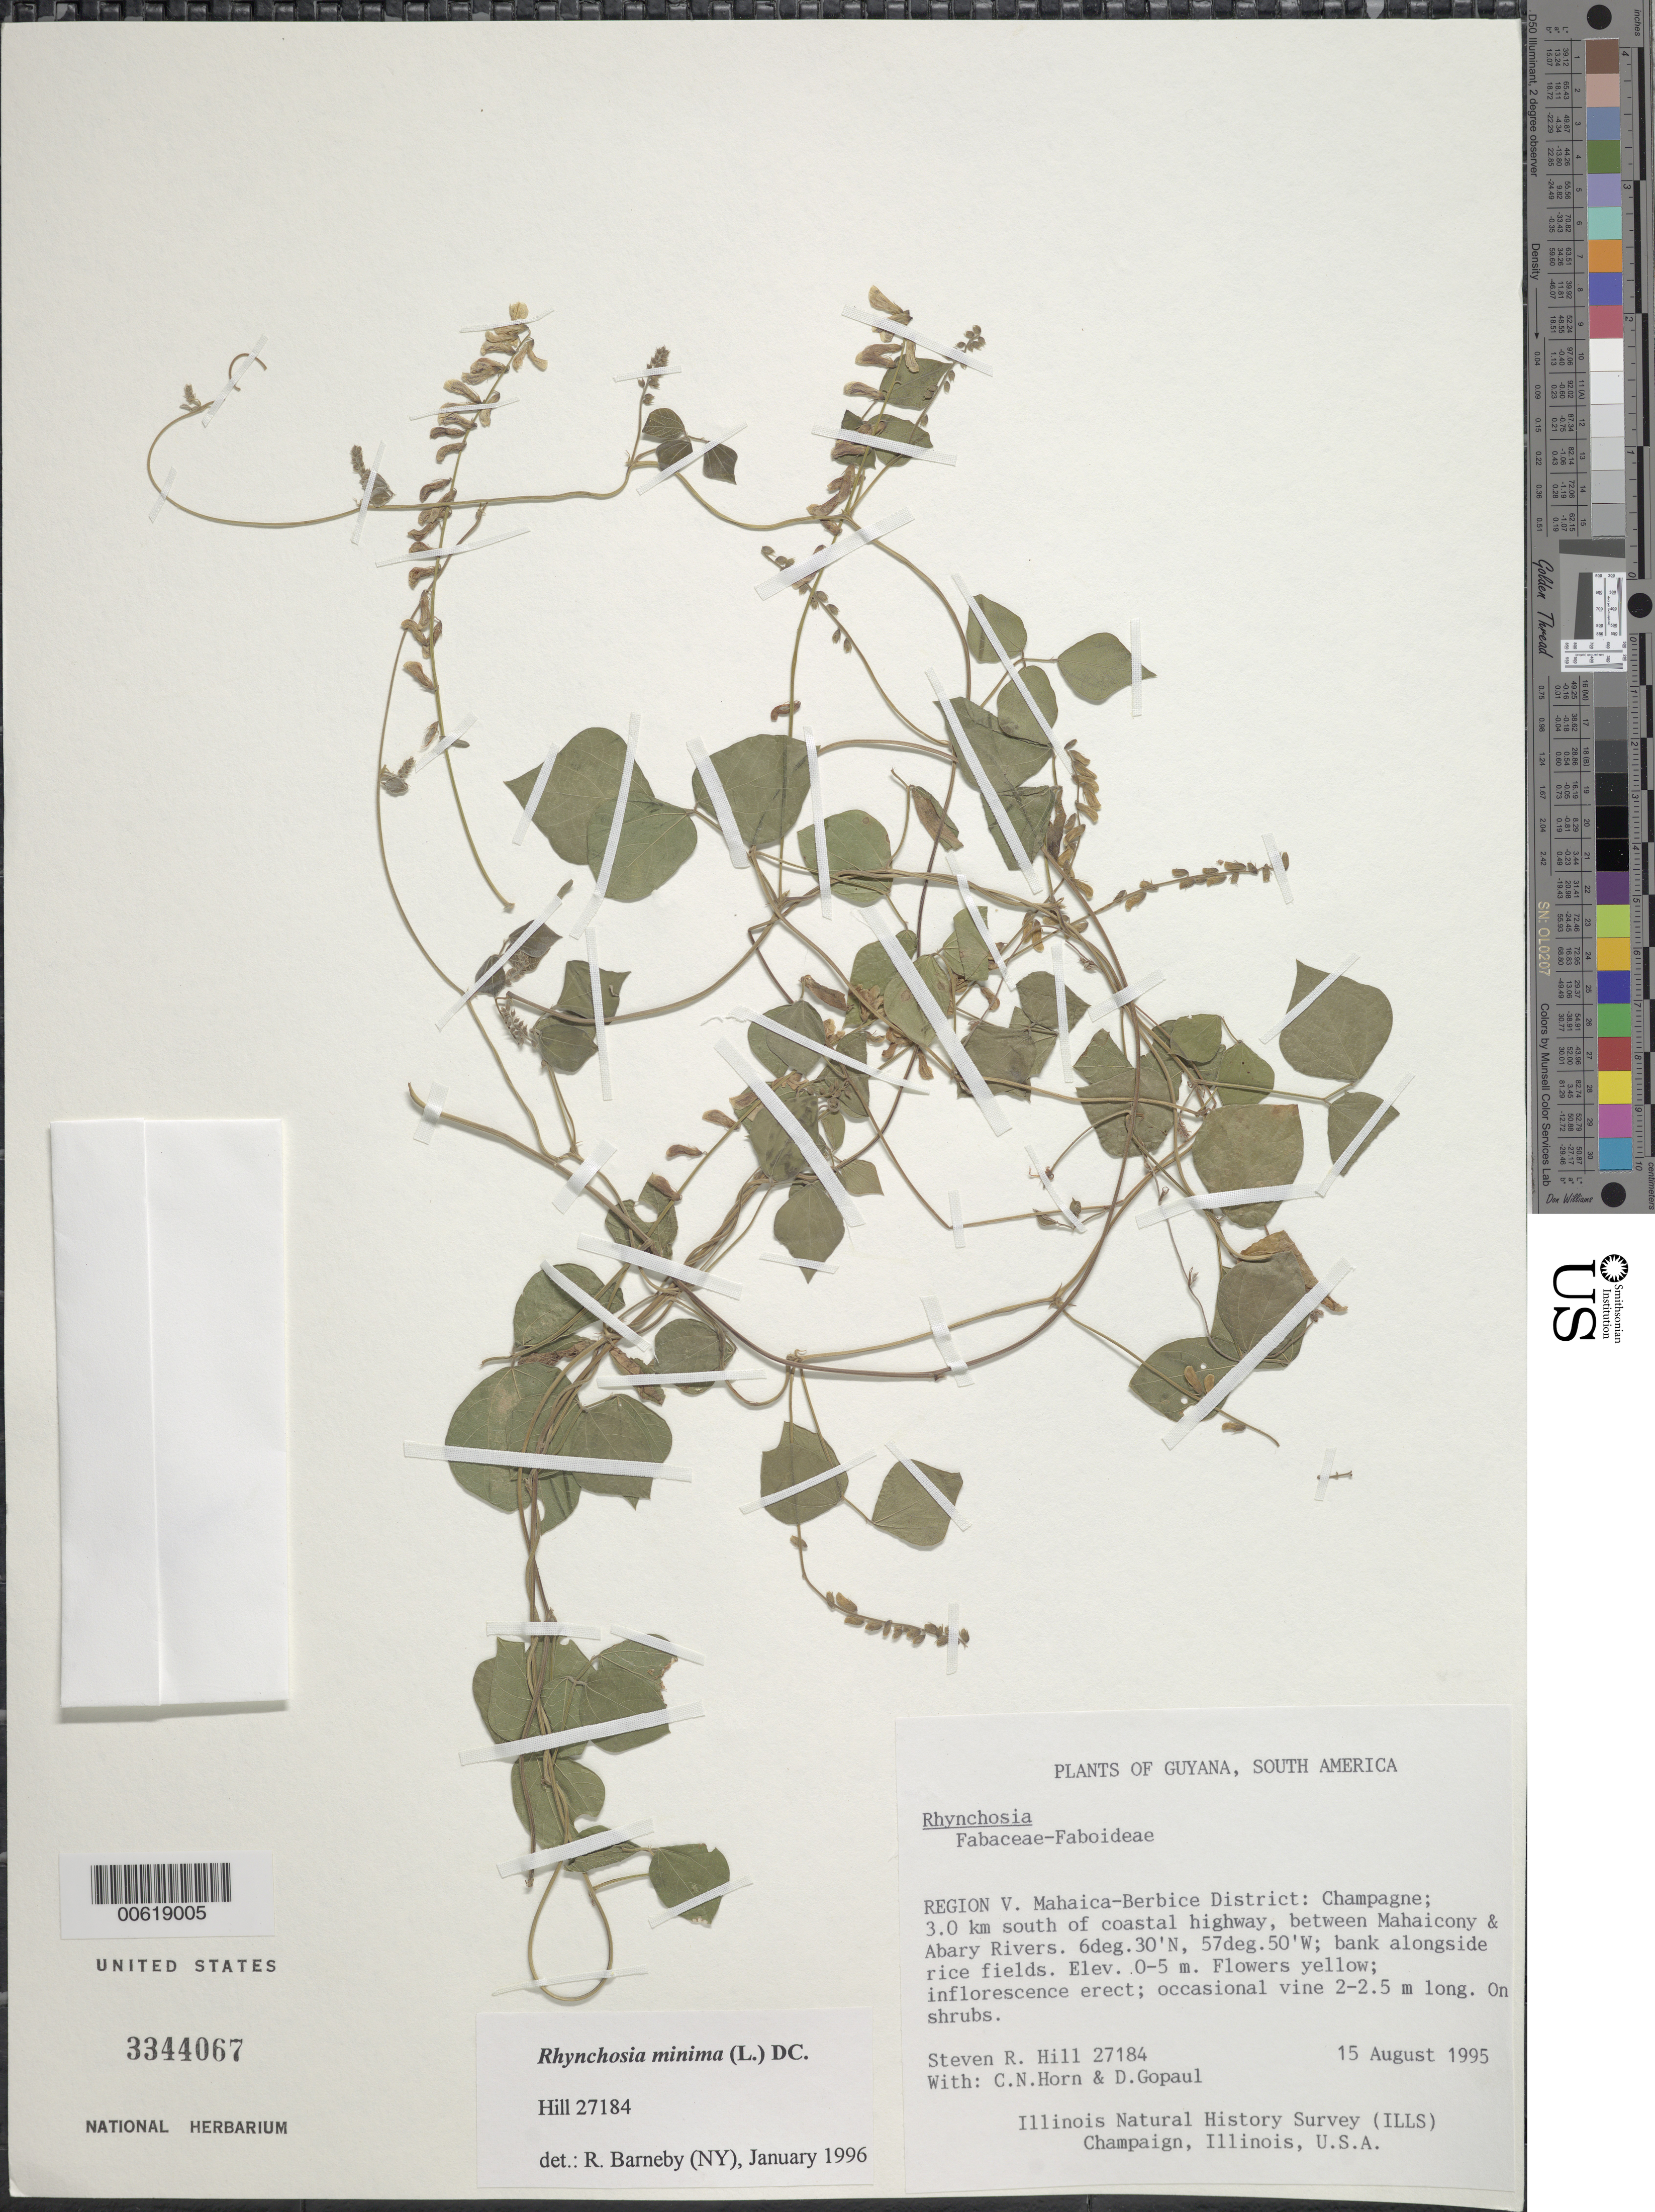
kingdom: Plantae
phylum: Tracheophyta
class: Magnoliopsida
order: Fabales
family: Fabaceae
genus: Rhynchosia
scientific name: Rhynchosia minima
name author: (L.) DC.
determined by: Barneby, Rupert C., (NY)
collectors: S. R. Hill, C. N. Horn & D. Gopaul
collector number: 27184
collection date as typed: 15-Aug-95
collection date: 1995-08-15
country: Guyana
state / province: Mahaica-Berbice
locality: Champagne; 3 km S of coastal hwy., betw. Mahaicony & Abary R.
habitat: Bank along side rice fields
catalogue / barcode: US 3344067